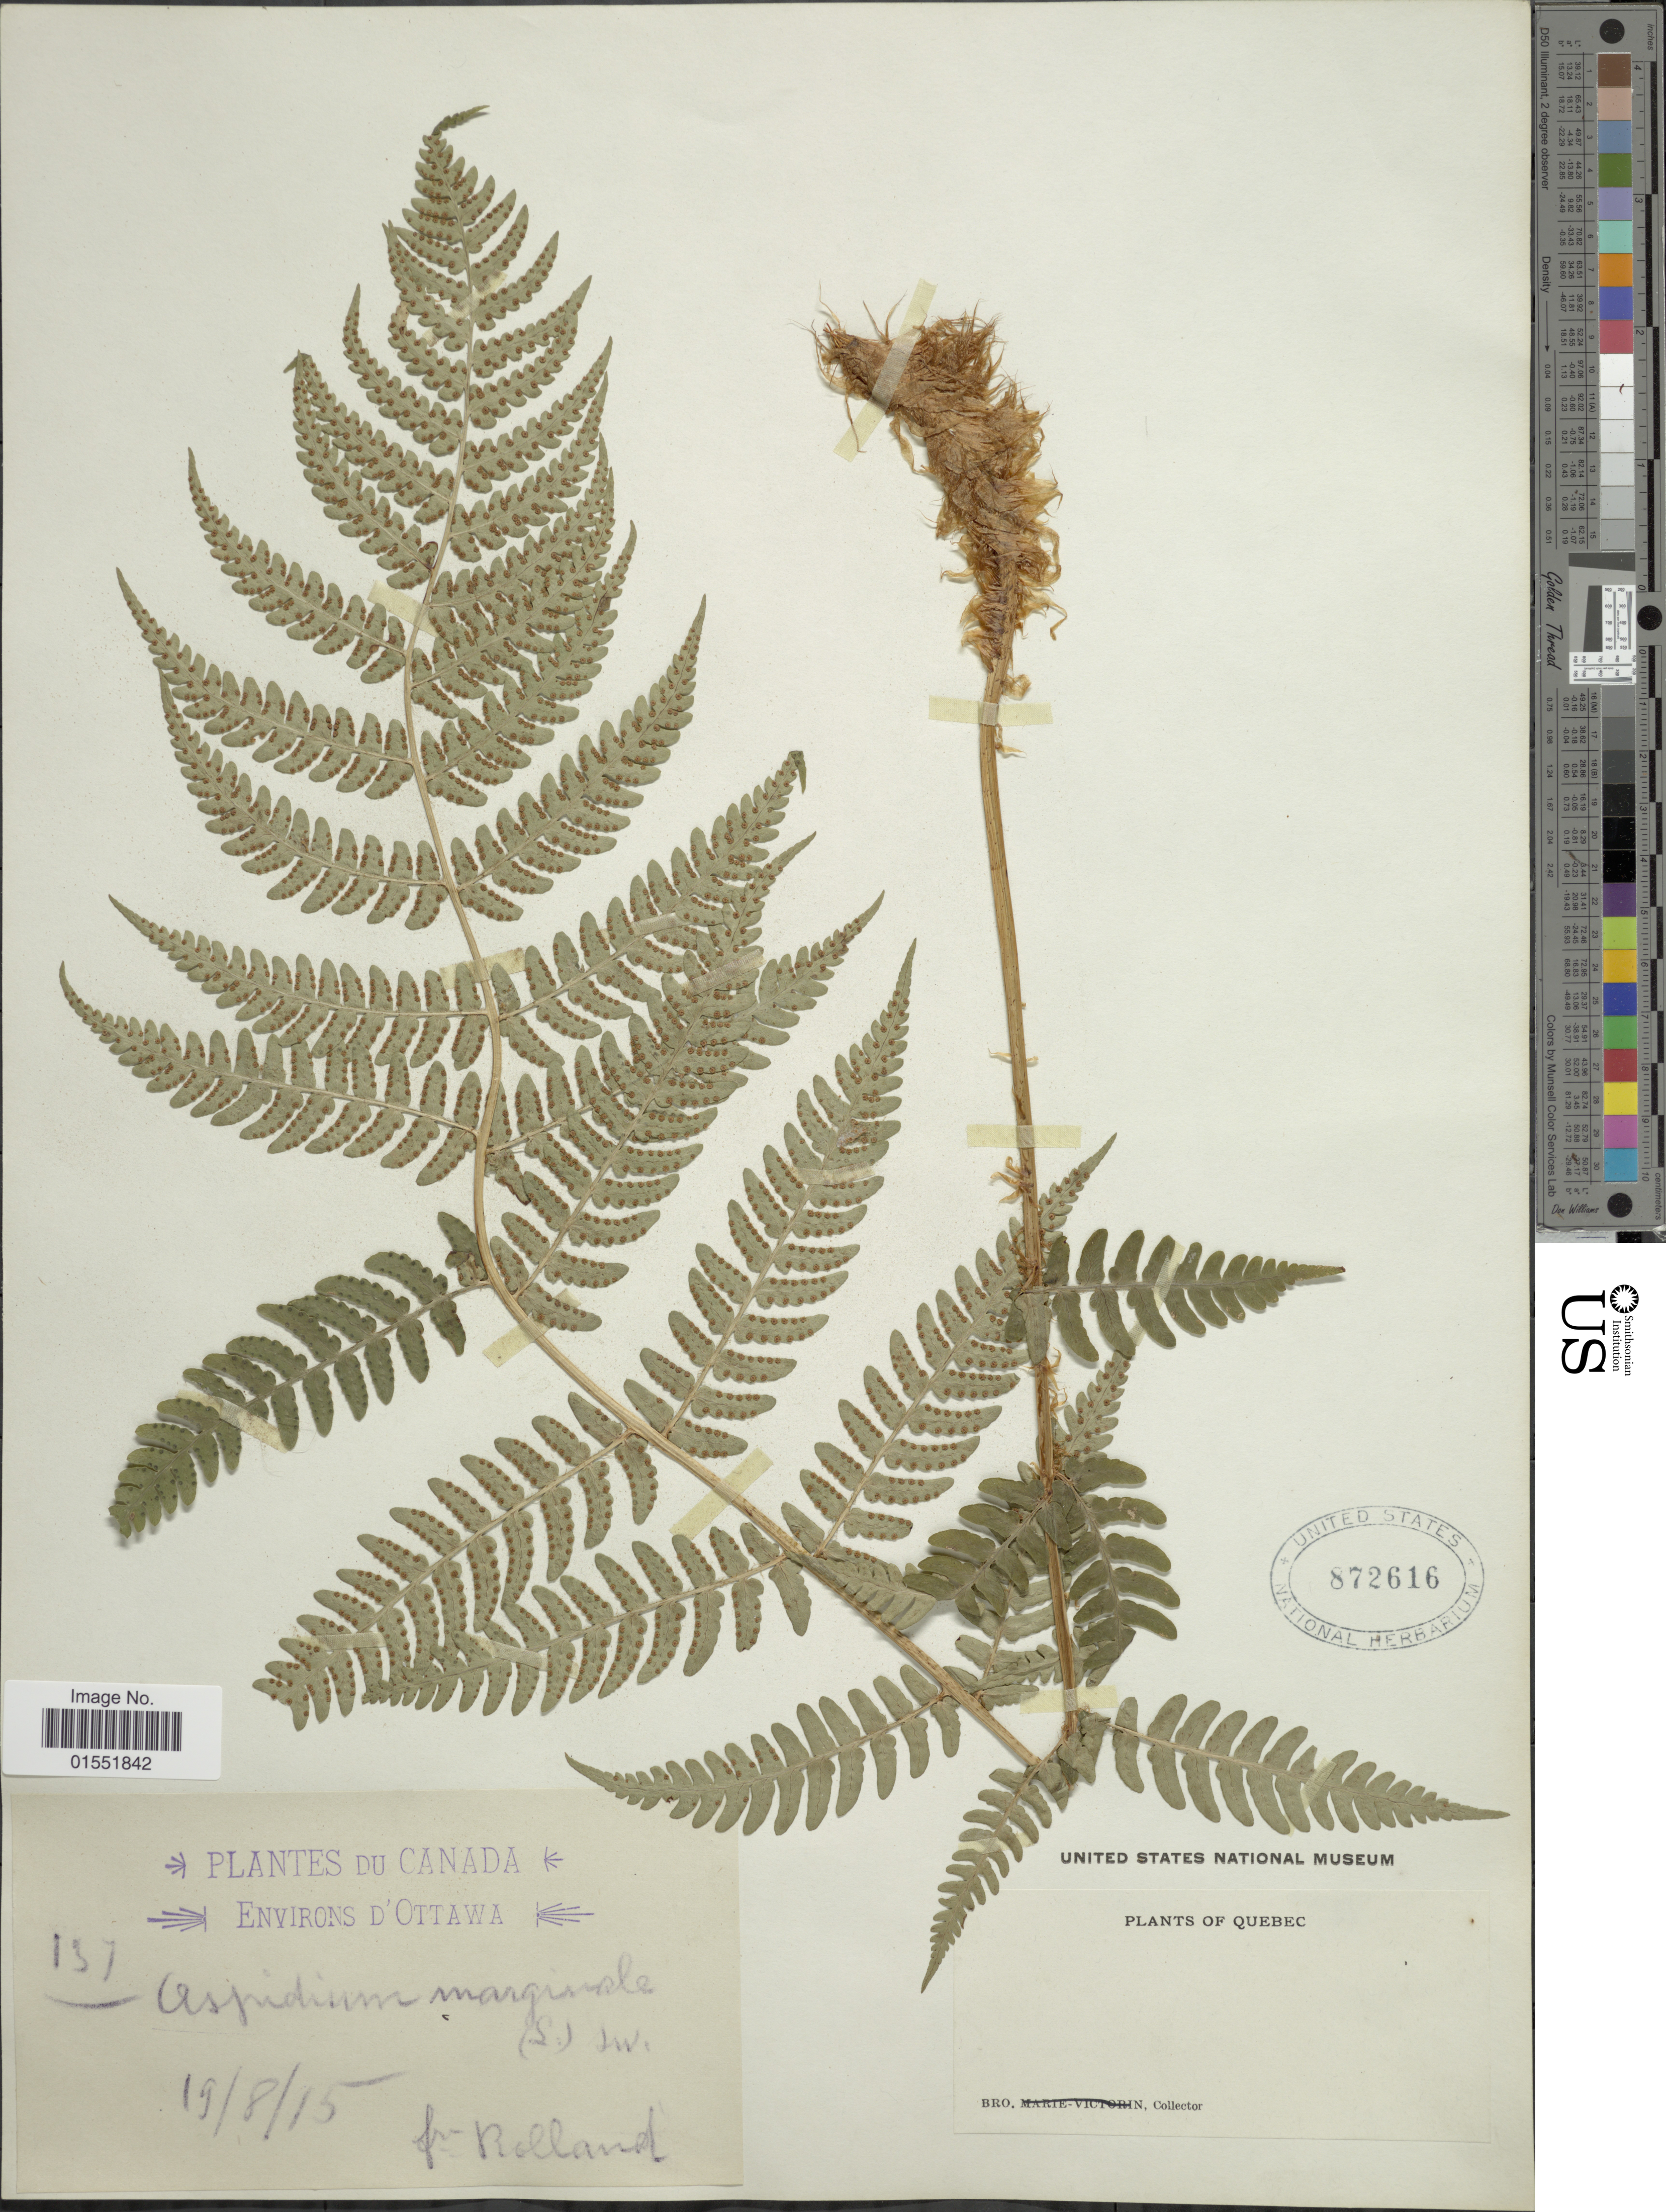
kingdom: Plantae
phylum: Tracheophyta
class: Polypodiopsida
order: Polypodiales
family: Dryopteridaceae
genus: Dryopteris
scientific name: Dryopteris marginalis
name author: (L.) A. Gray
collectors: B. Rolland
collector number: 157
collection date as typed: Transcribed d/m/y: 19/8/15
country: Canada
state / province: Quebec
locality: Environs d'Ottawa.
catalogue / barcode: US 872616